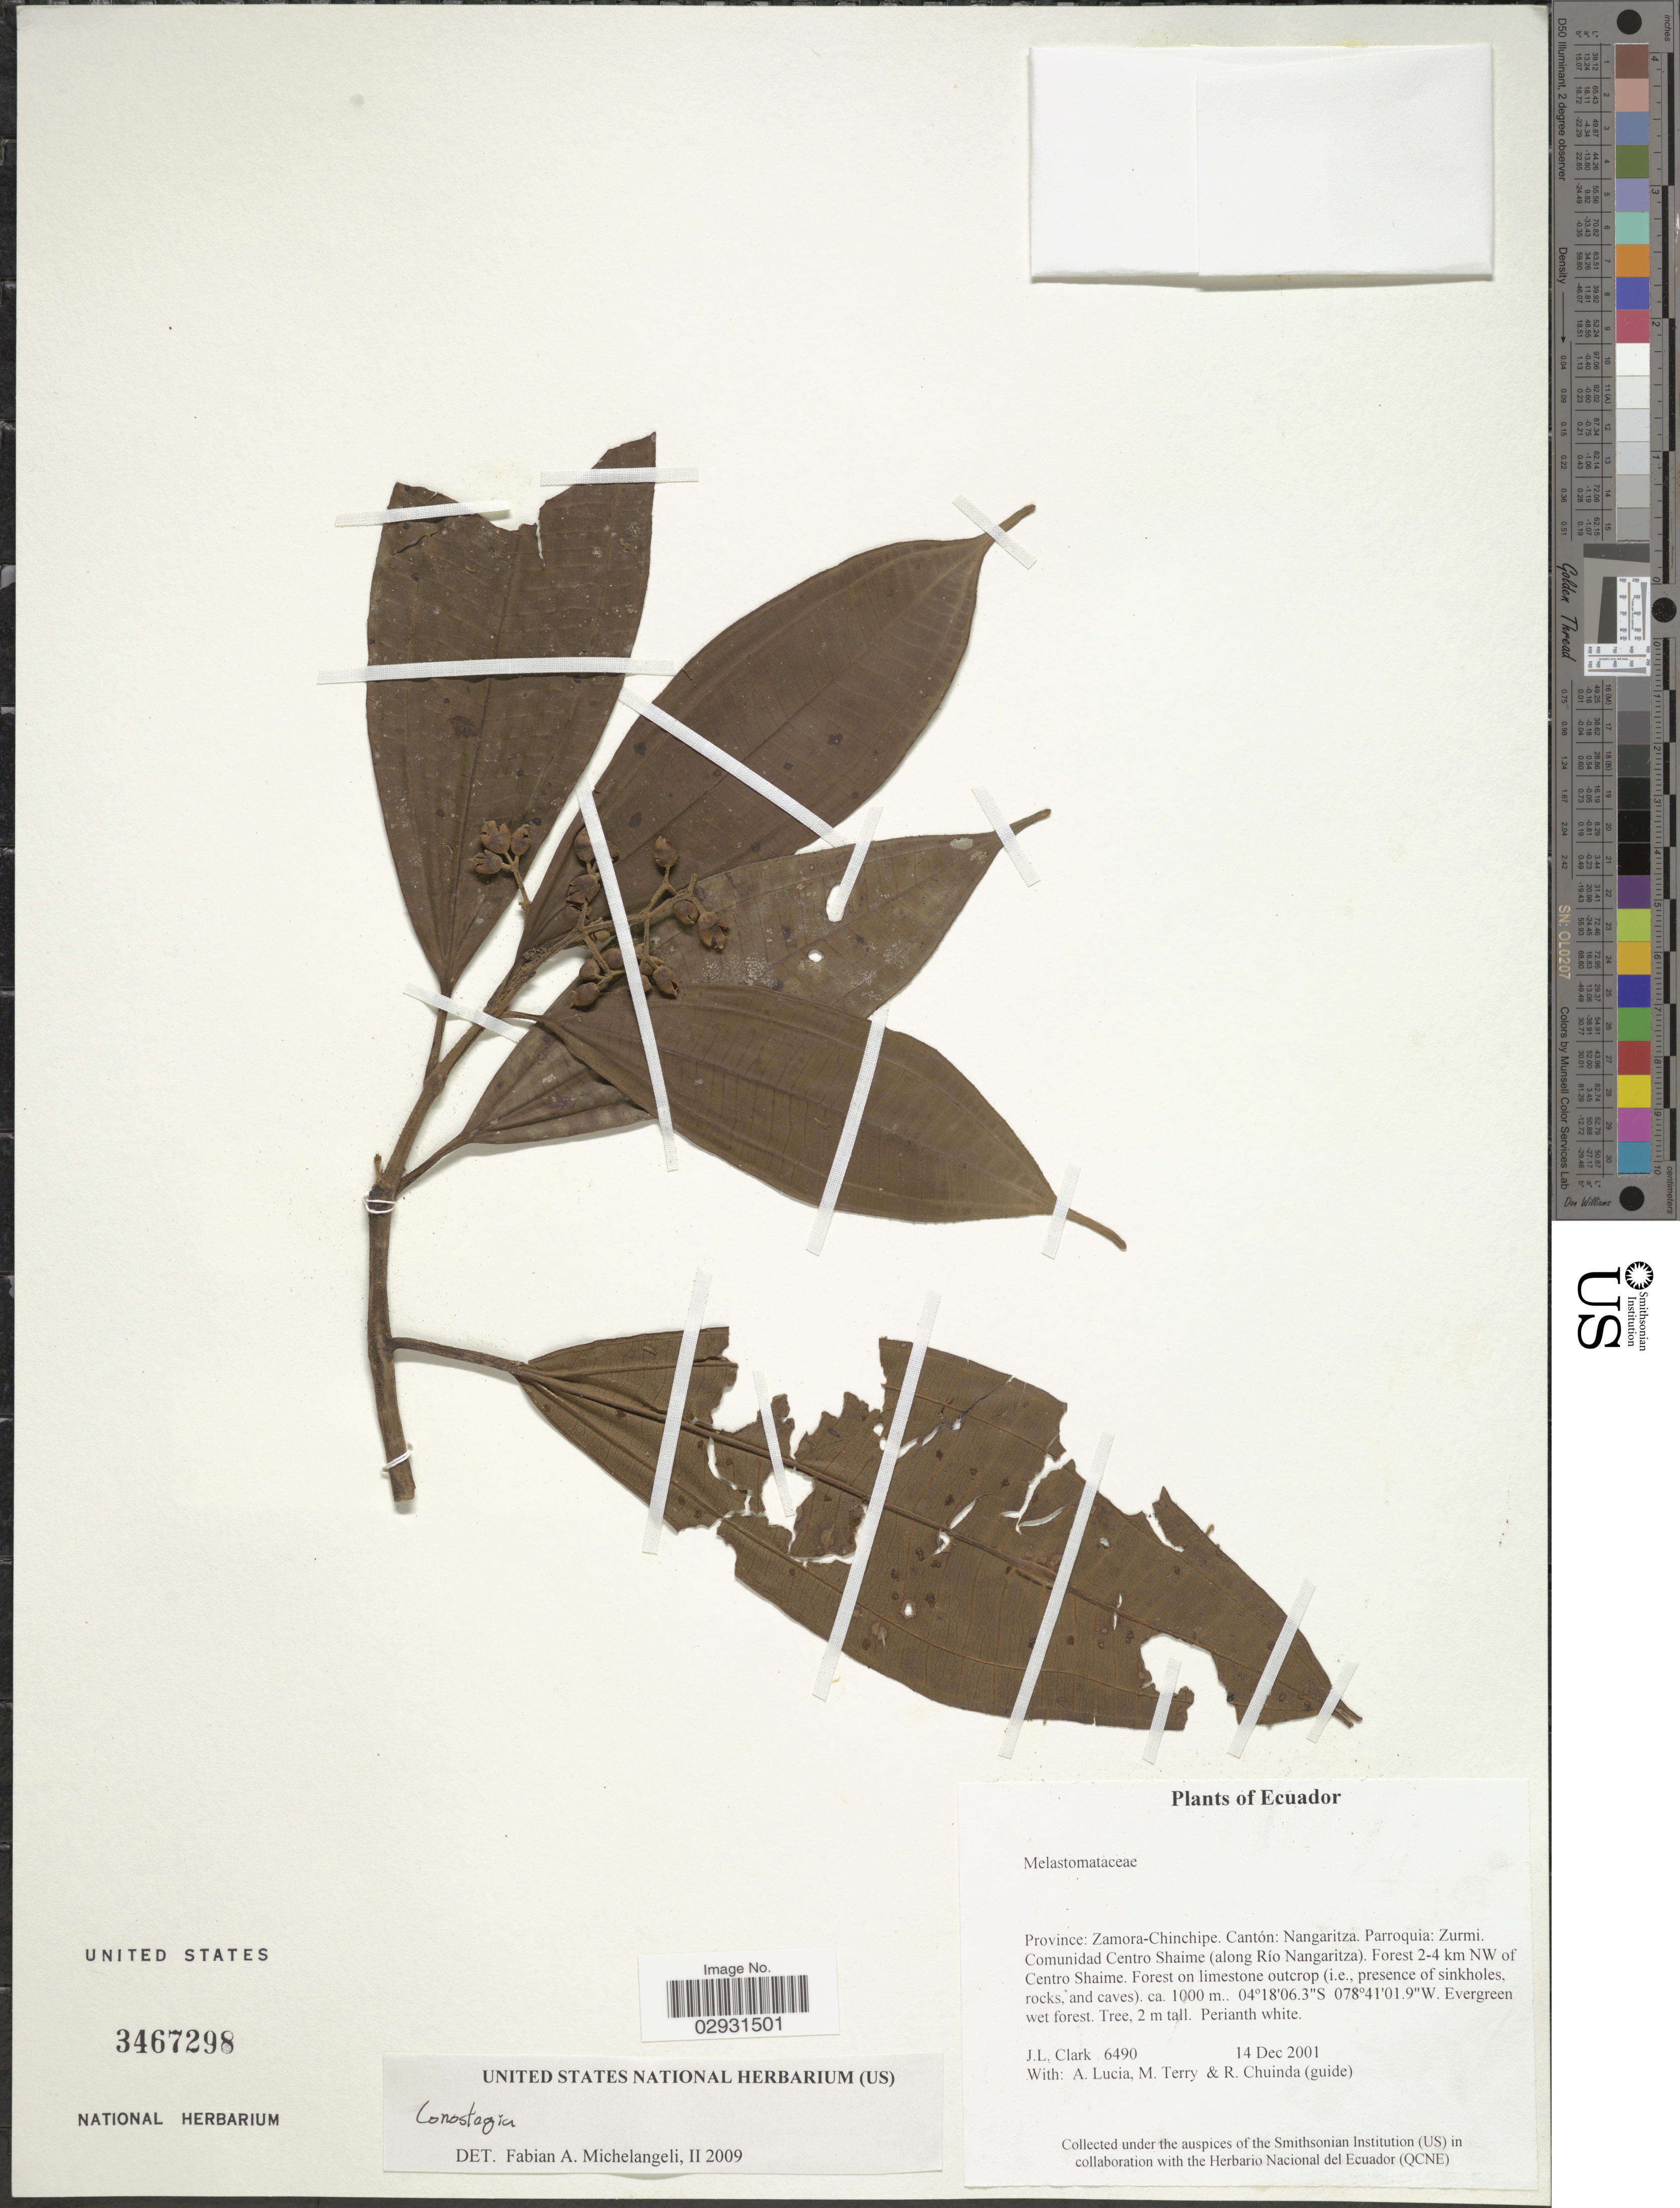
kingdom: Plantae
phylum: Tracheophyta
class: Magnoliopsida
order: Myrtales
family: Melastomataceae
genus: Conostegia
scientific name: Conostegia sp.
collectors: J. L. Clark, A. Lucia, M. Terry & R. Chuinda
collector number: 6490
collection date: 2001-12-14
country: Ecuador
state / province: Zamora-Chinchipe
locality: Cantón: Nangaritza. Parroquia: Zurmi. Comunidad Centro Shaime (along Río Nangaritza). Forest 2-4 km NW of Centro Shaime.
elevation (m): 1000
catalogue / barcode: US 3467298